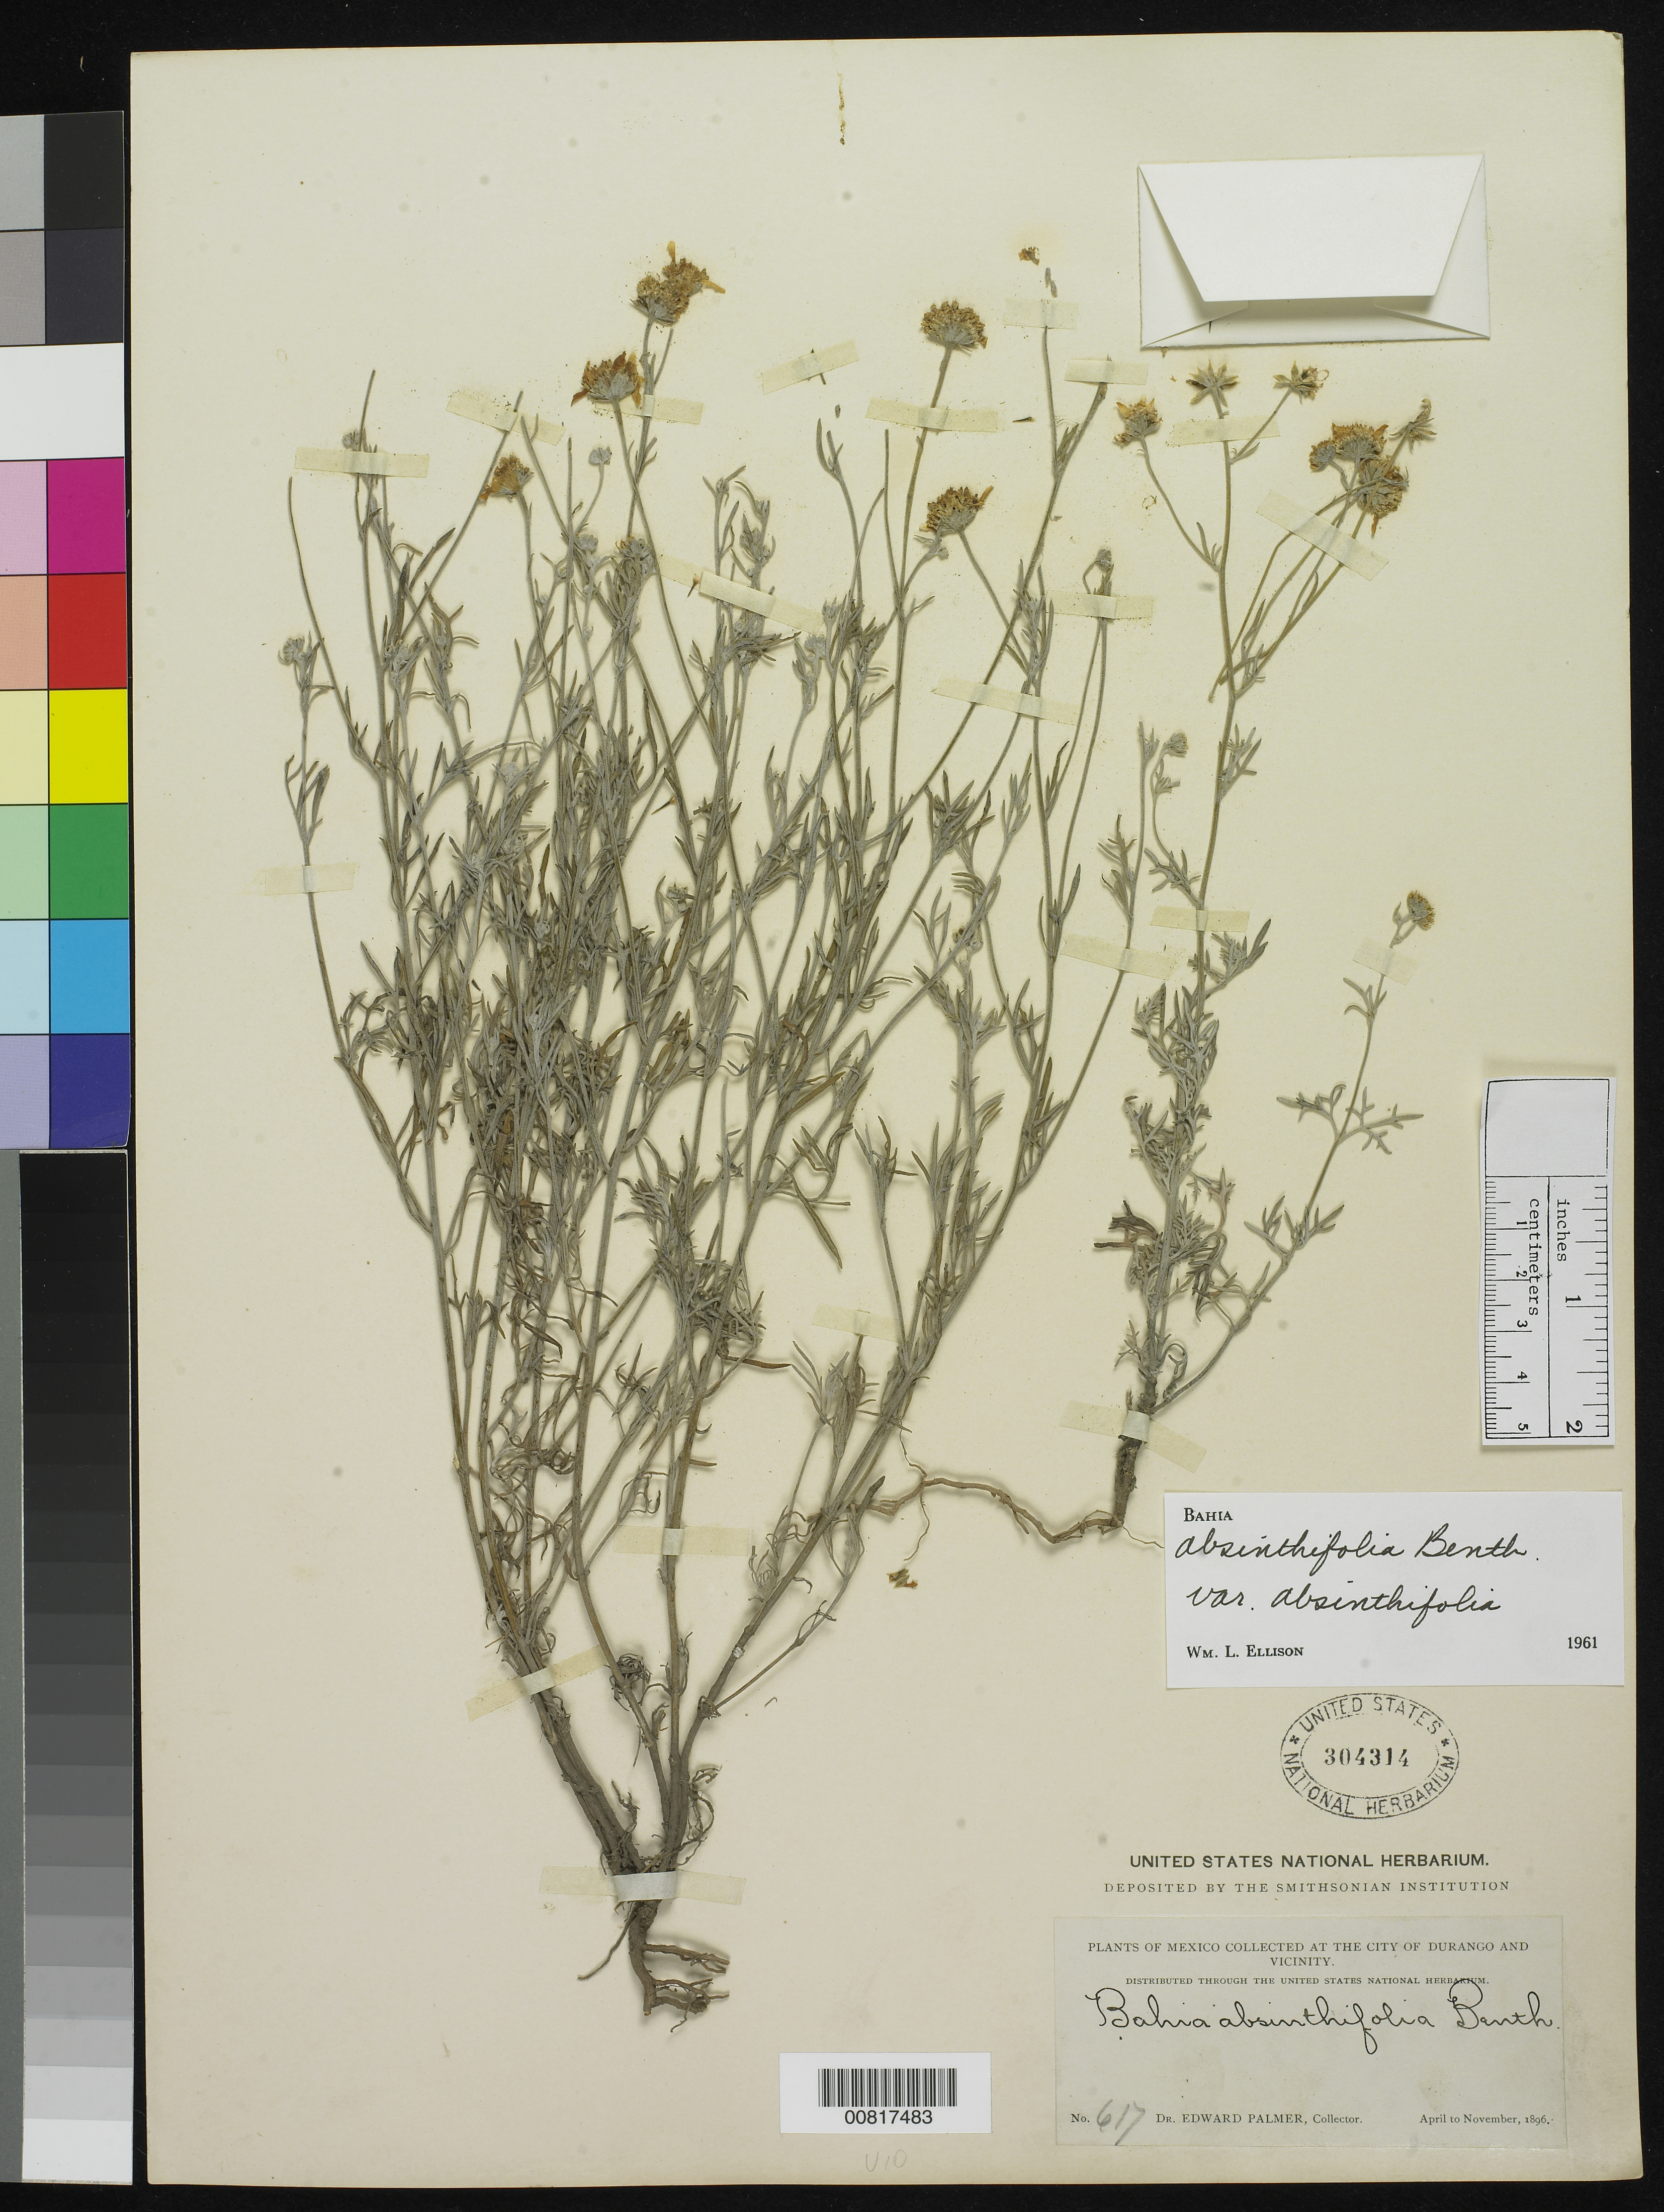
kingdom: Plantae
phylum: Tracheophyta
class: Magnoliopsida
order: Asterales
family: Asteraceae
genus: Bahia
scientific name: Bahia absinthifolia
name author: Benth.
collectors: E. Palmer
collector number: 617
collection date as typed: Apr 1896 to -- Nov 1896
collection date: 1896-04/1896-11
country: Mexico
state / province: Durango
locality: City of Durango and vicinity.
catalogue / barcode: US 304314